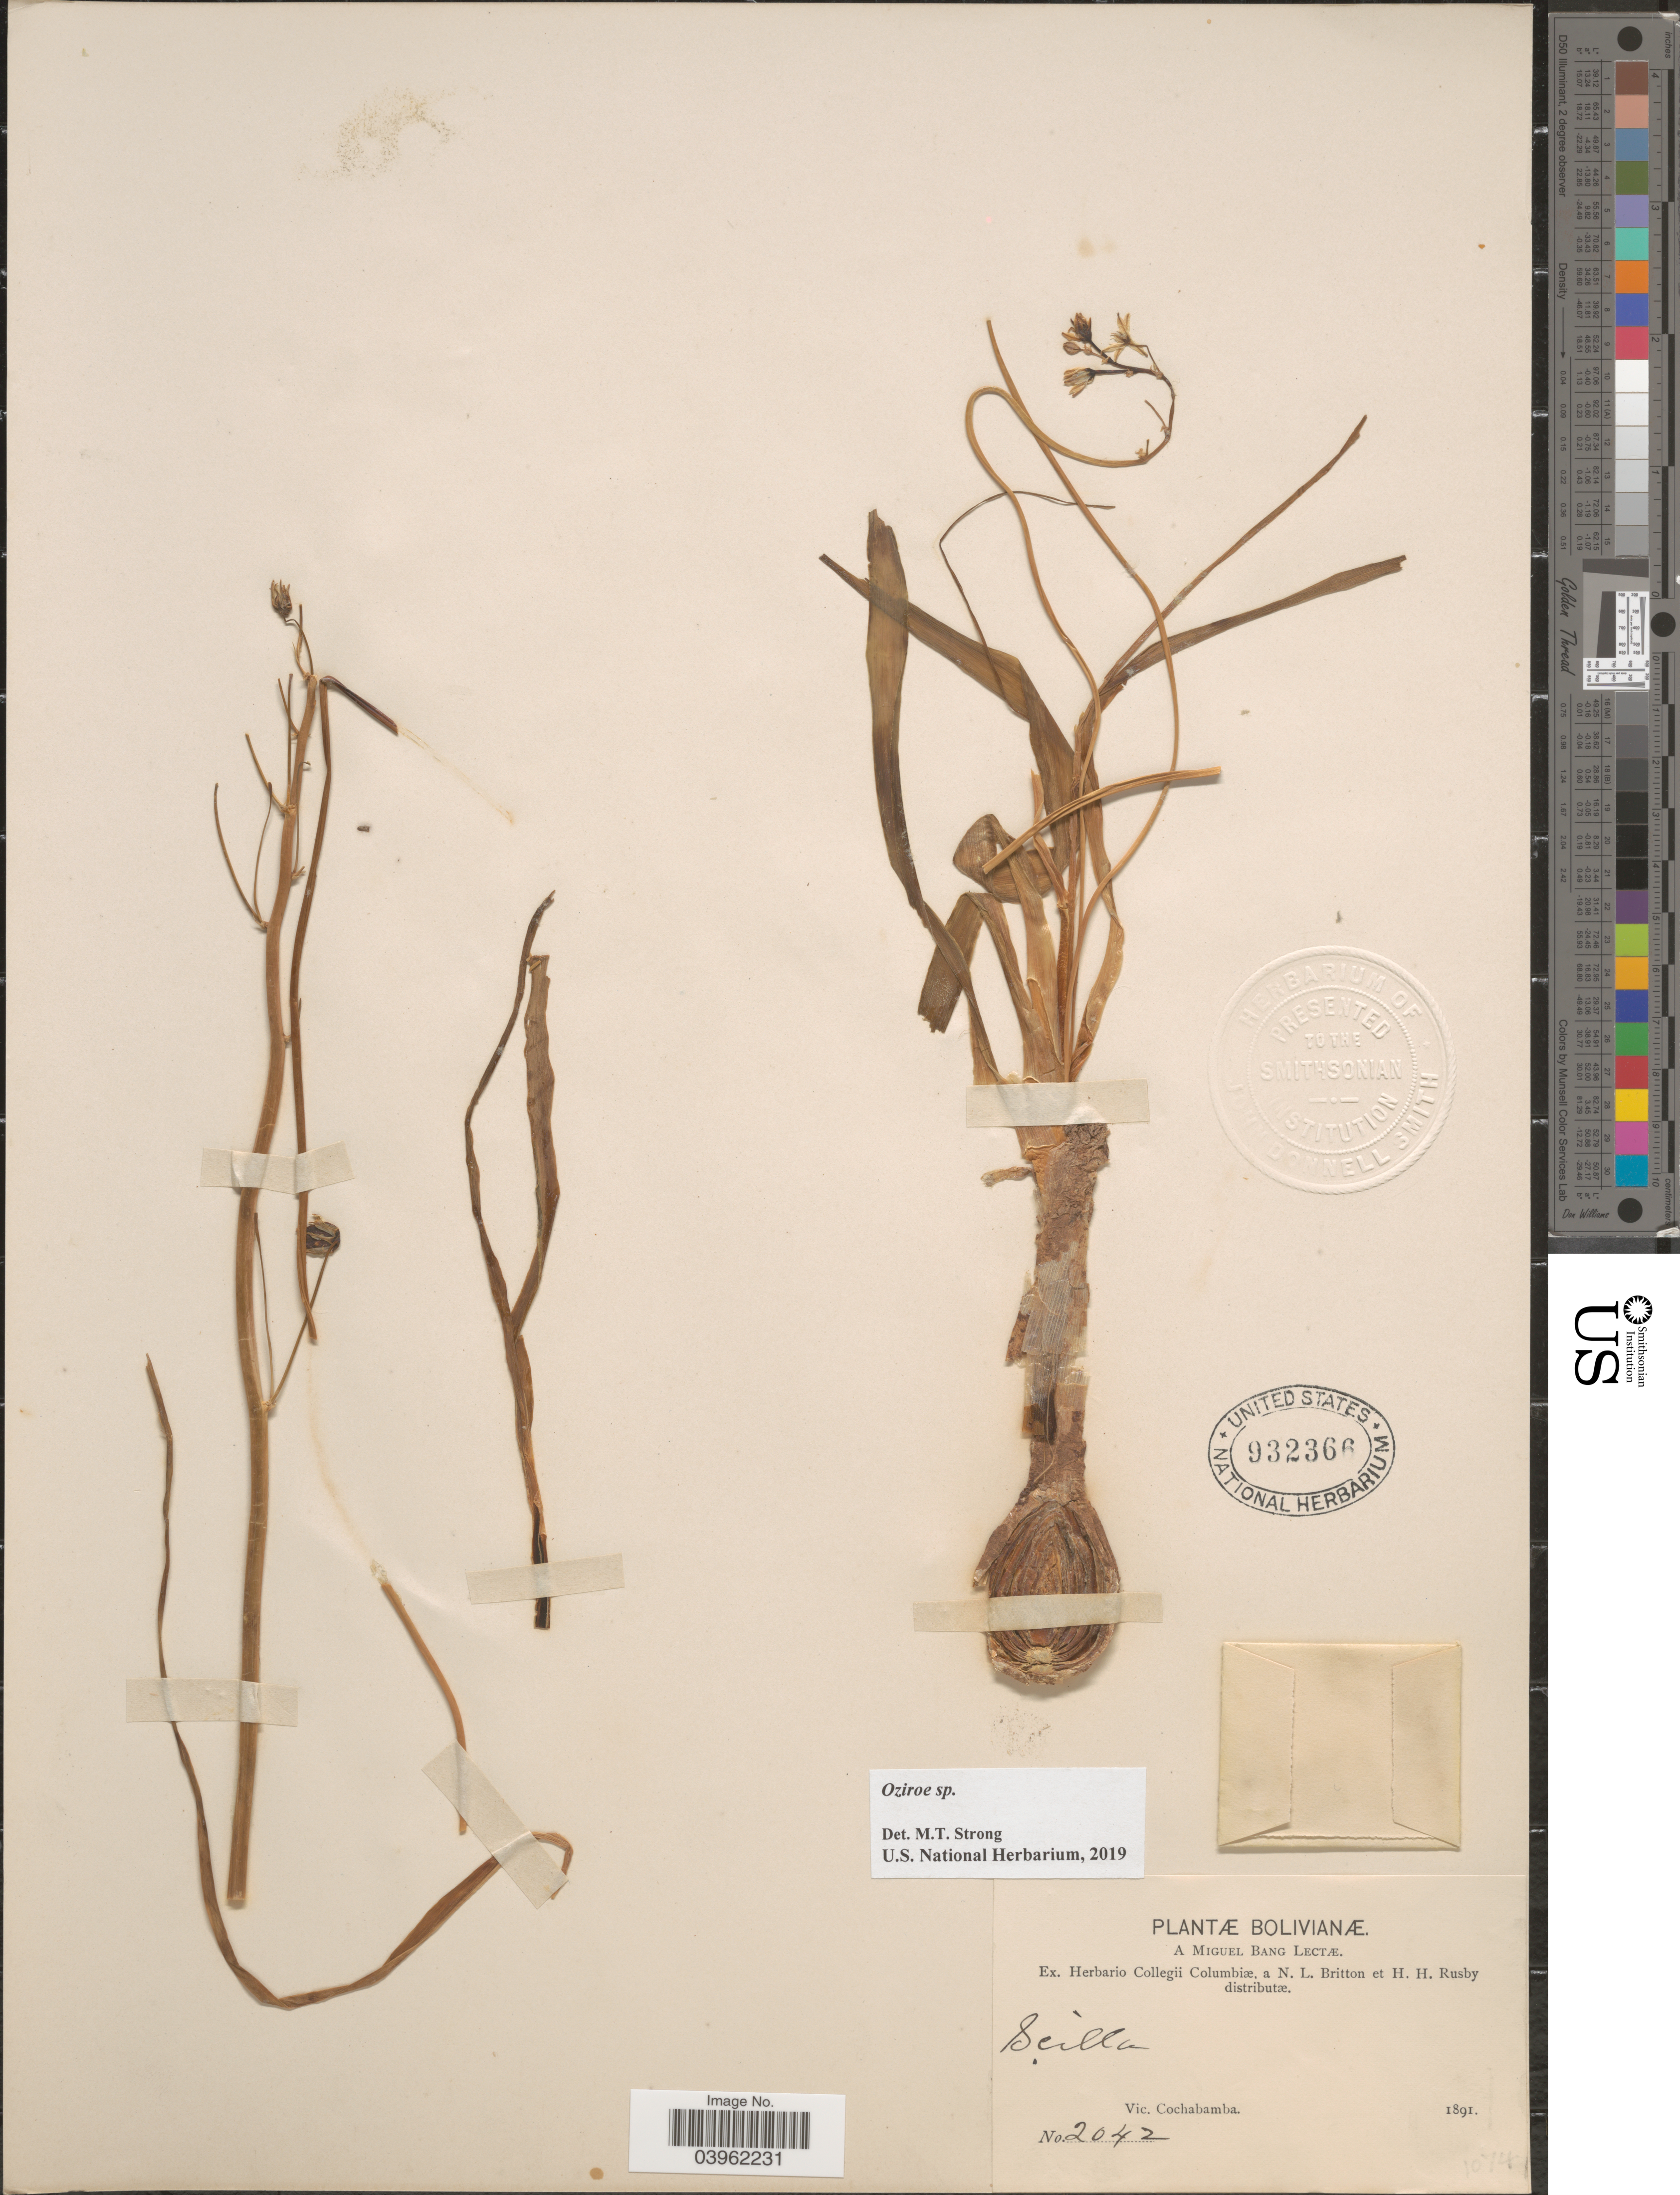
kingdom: Plantae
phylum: Tracheophyta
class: Liliopsida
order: Asparagales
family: Asparagaceae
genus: Oziroe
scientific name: Oziroë sp.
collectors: M. Bang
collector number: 2042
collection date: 1891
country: Bolivia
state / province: Cochabamba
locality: Vic. Cochabamba.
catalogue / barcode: US 932366